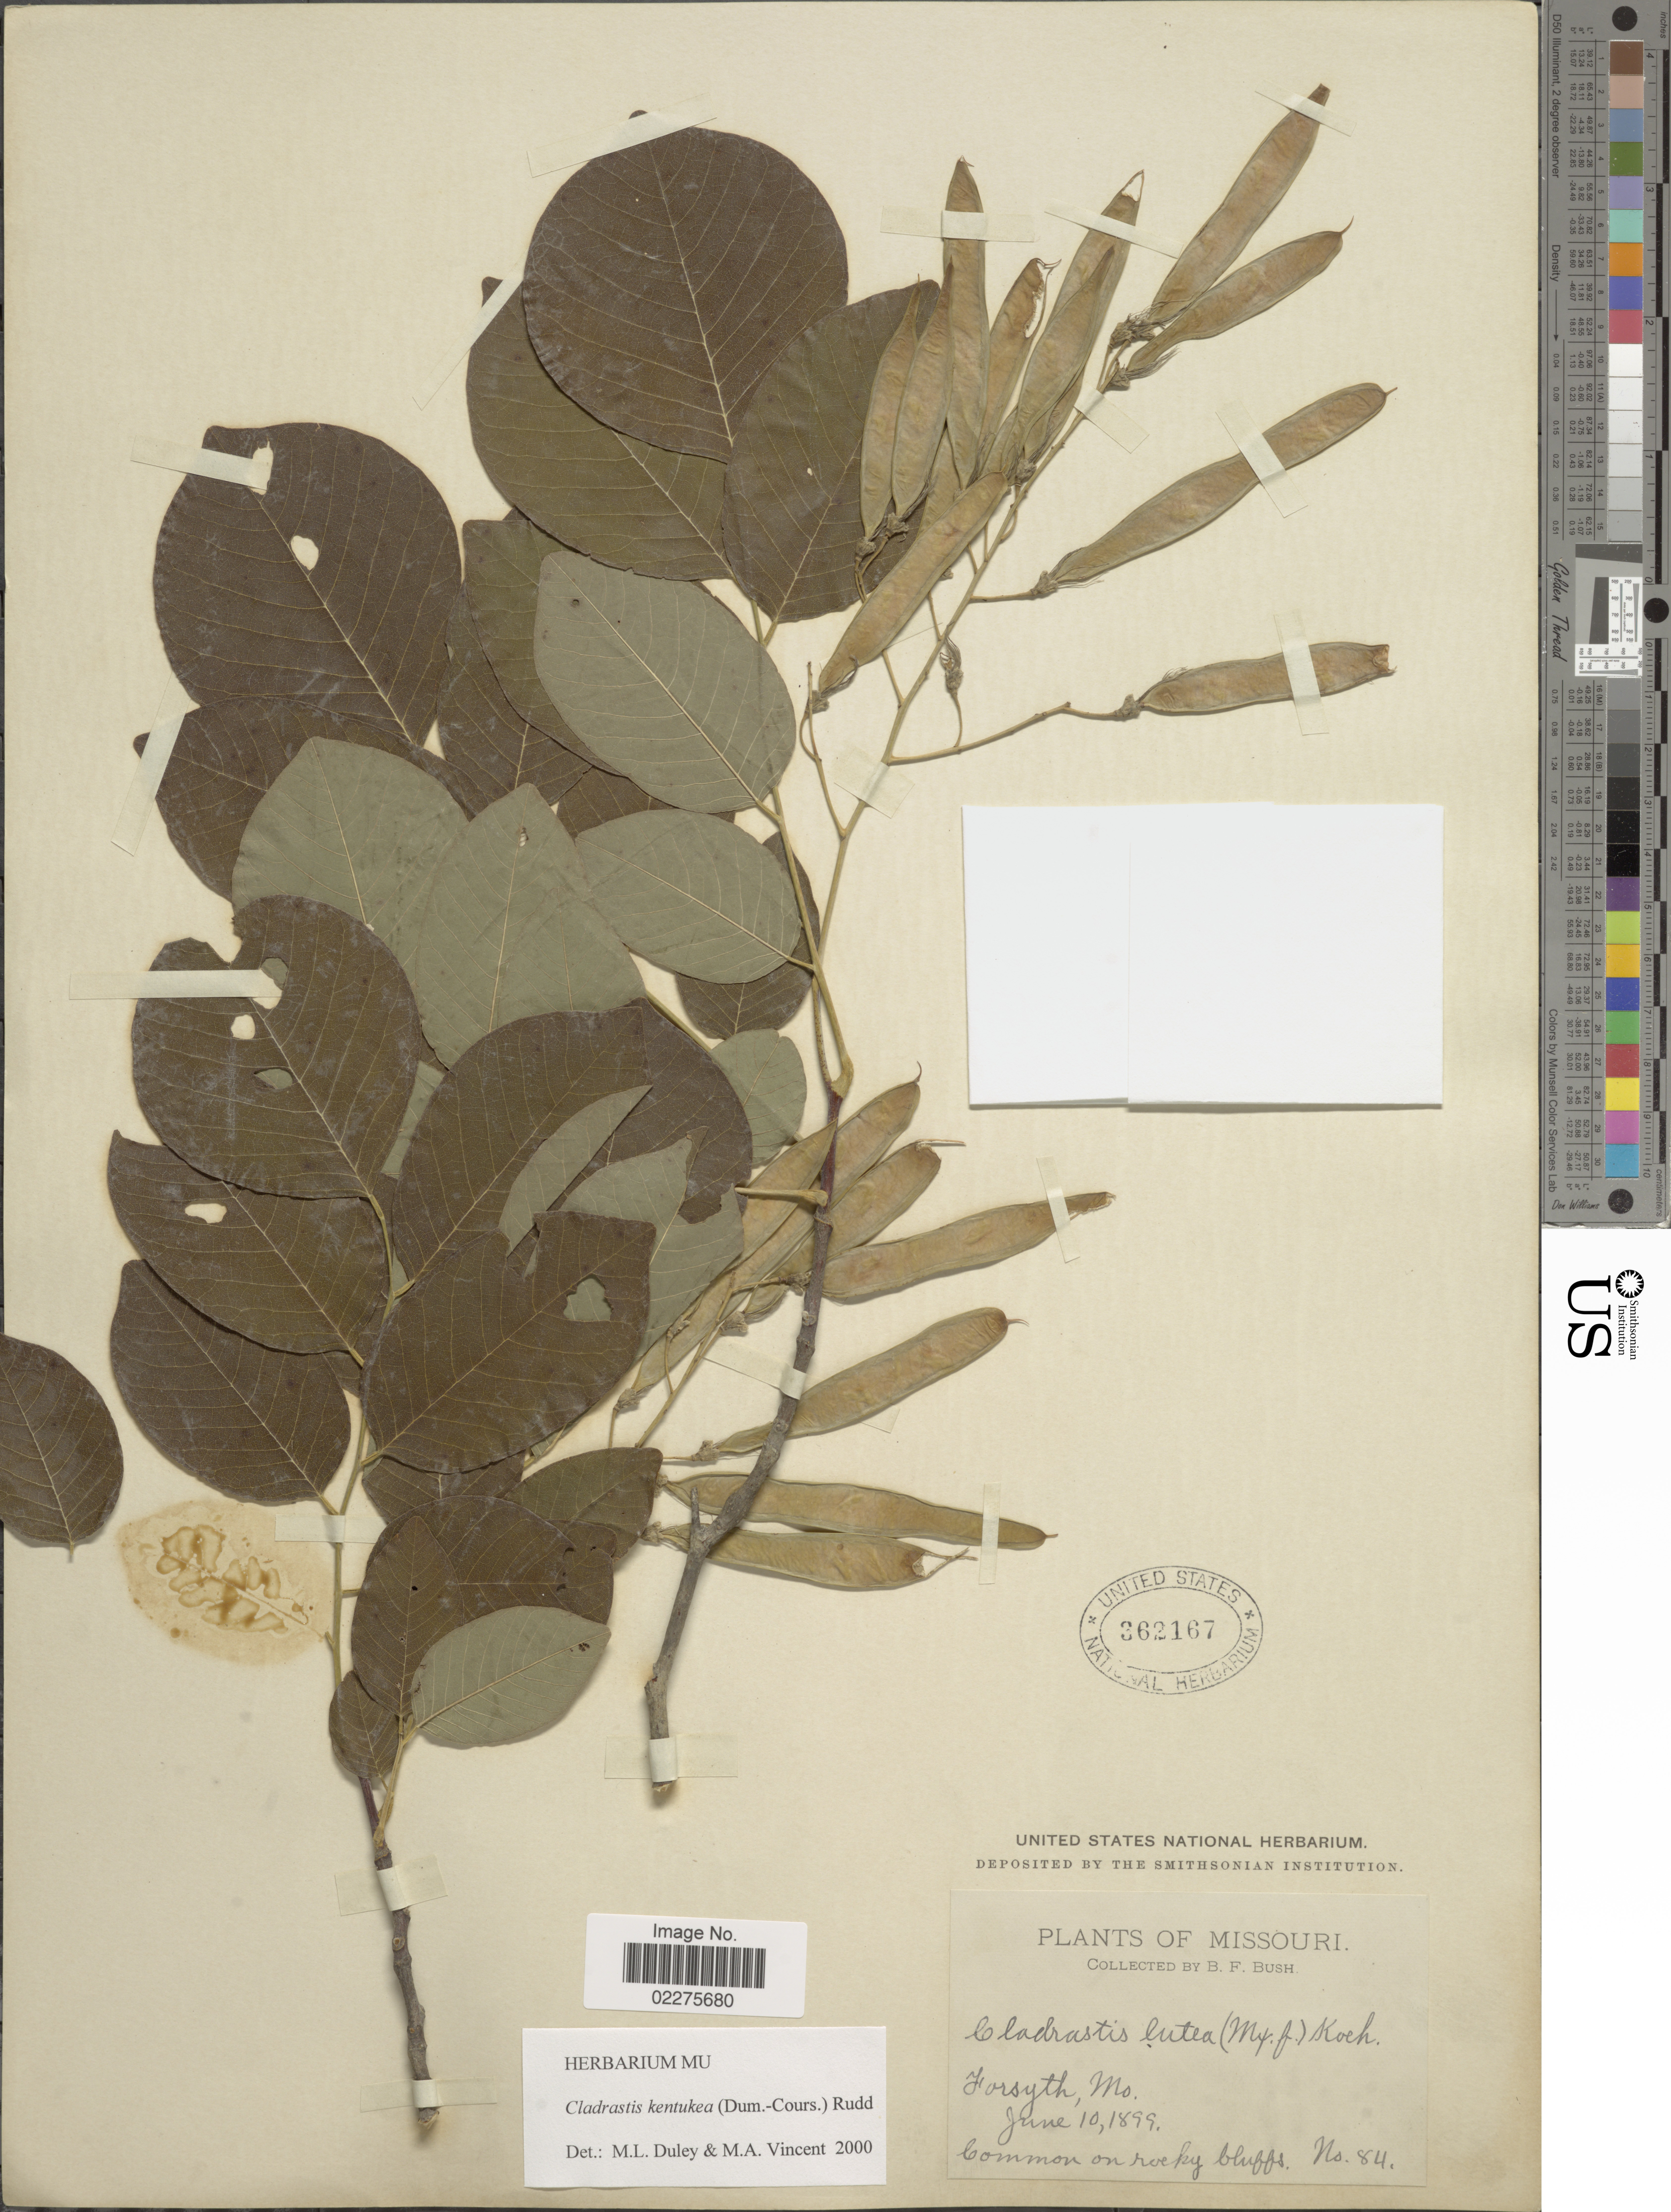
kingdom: Plantae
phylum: Tracheophyta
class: Magnoliopsida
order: Fabales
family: Fabaceae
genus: Cladrastis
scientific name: Cladrastis kentukea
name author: (Dum. Cours.) Rudd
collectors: B. F. Bush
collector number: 84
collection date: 1899-06-10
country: United States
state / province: Missouri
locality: Forsyth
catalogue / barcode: US 362167